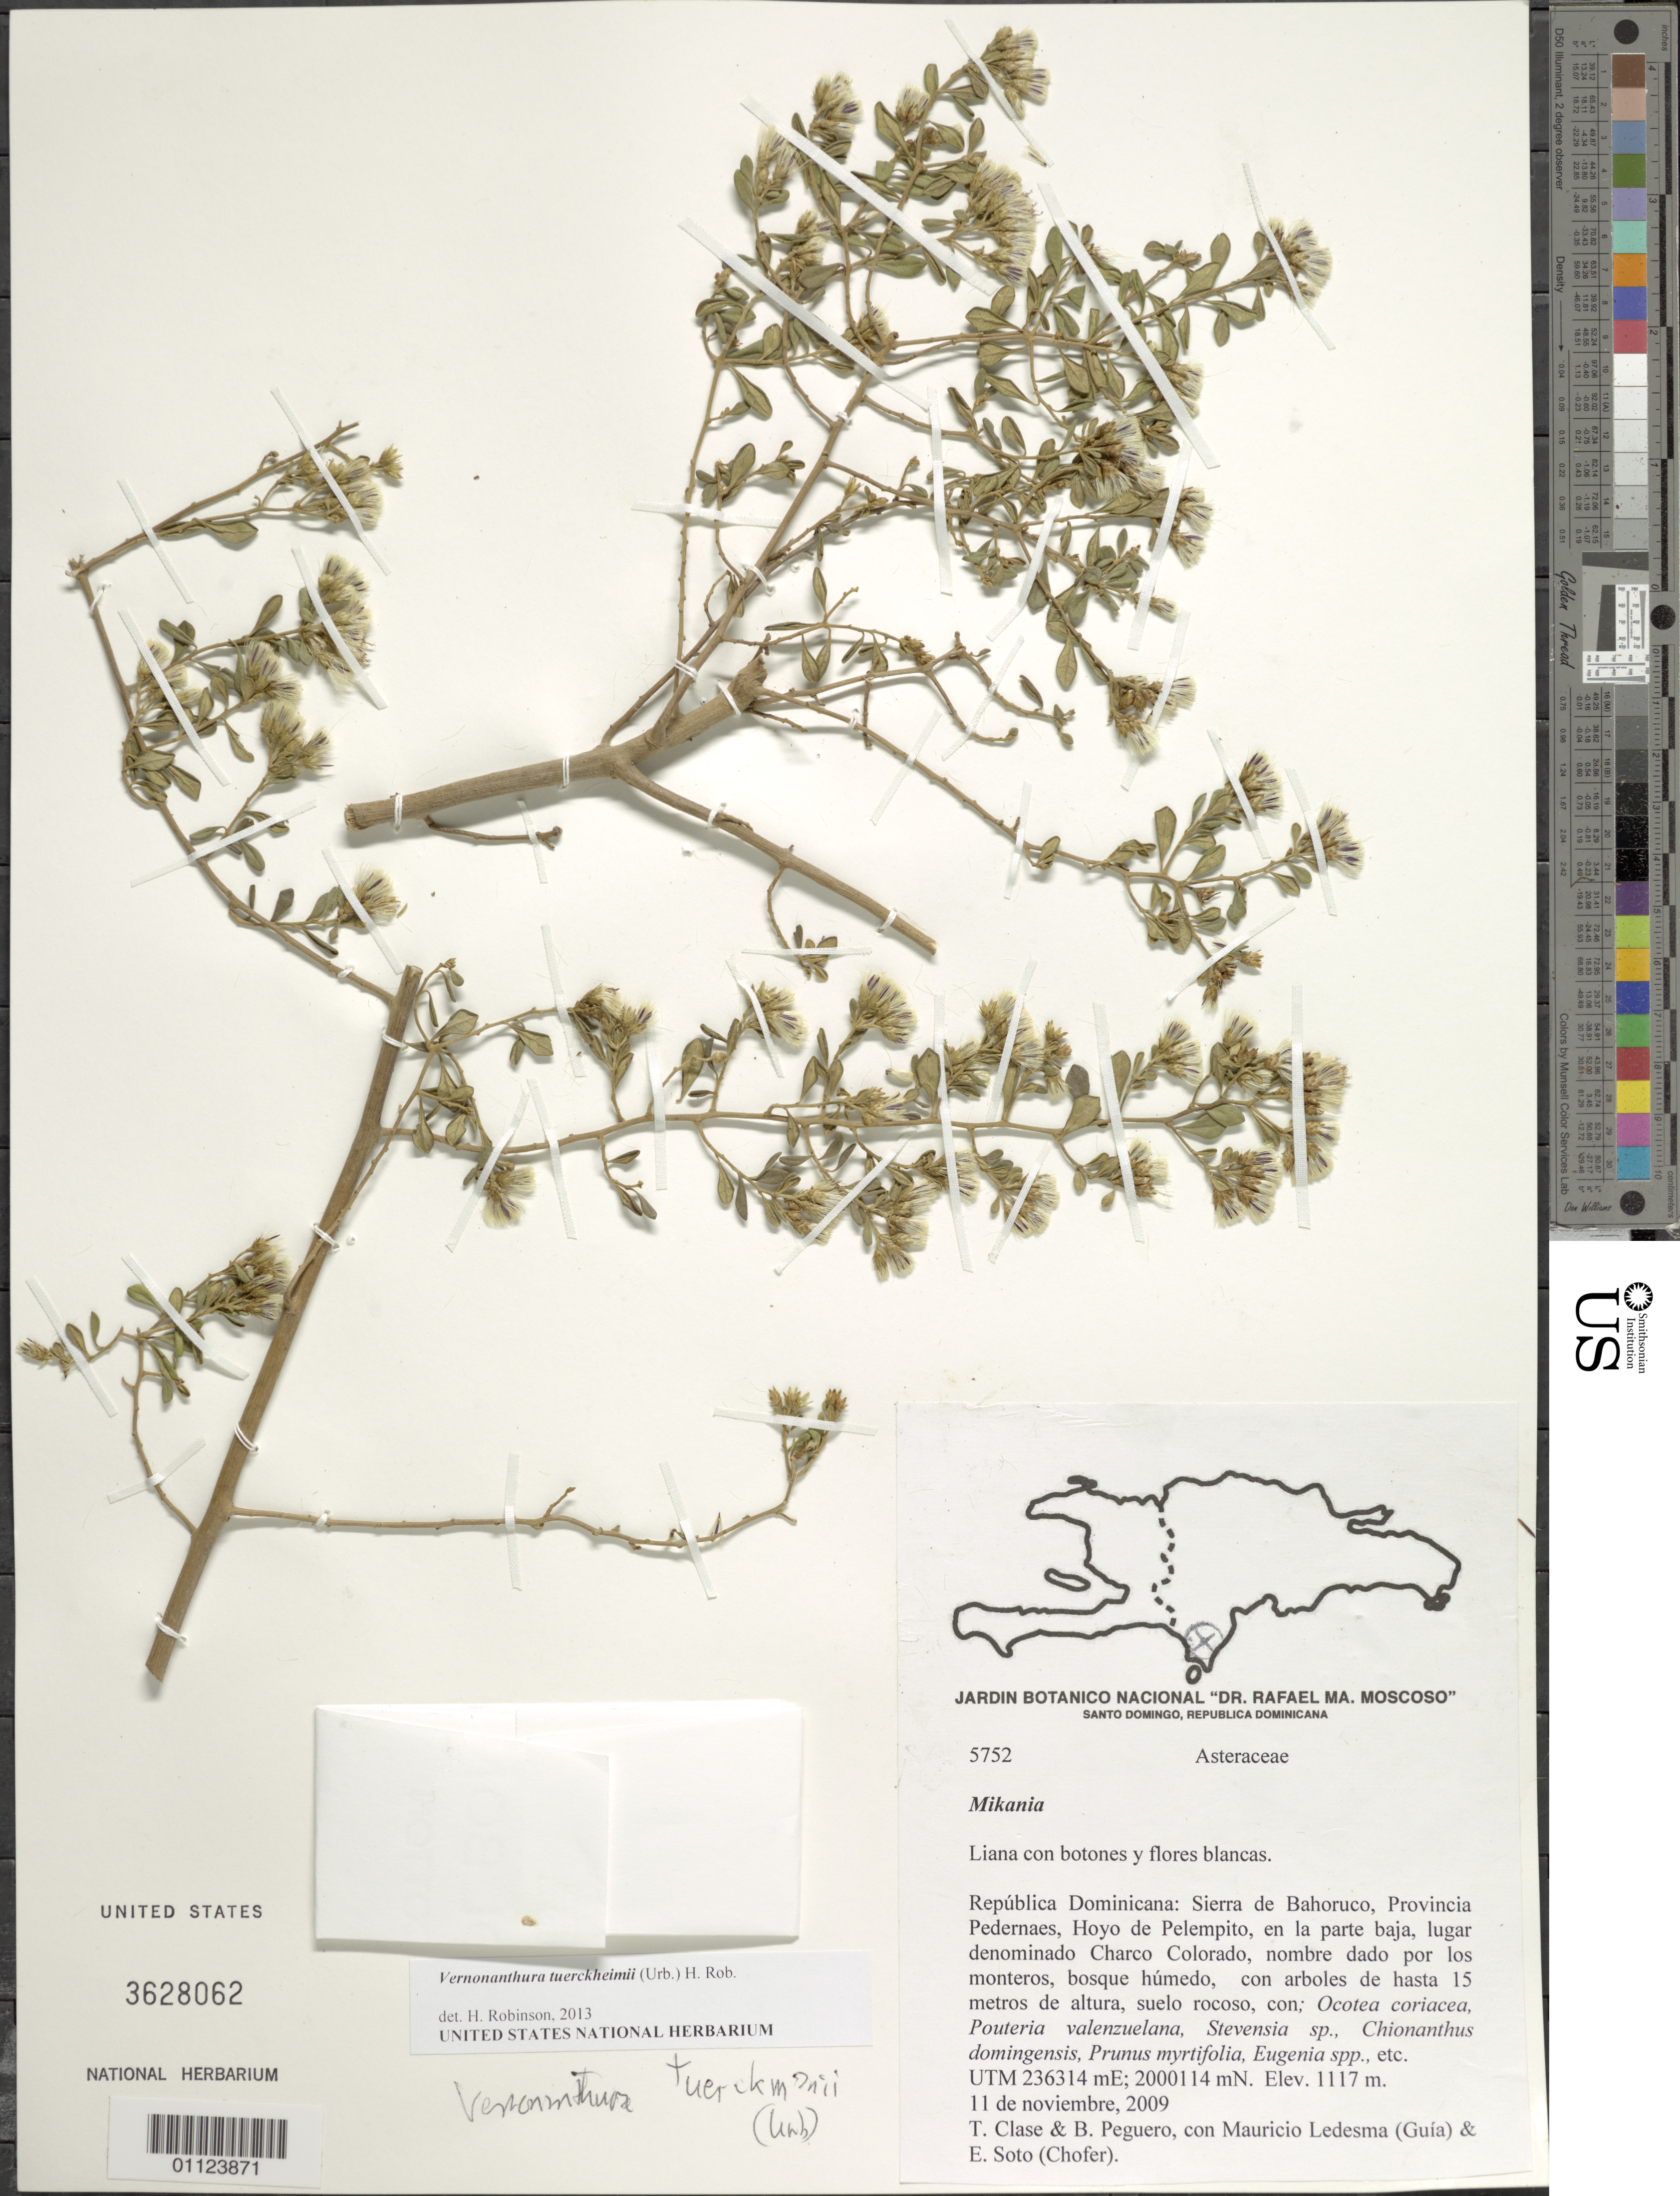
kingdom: Plantae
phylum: Tracheophyta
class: Magnoliopsida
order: Asterales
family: Asteraceae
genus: Vernonanthura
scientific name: Vernonanthura tuerckheimii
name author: (Urb.) H. Rob.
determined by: Robinson, Harold E., (US)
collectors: T. Clase & B. Peguero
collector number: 5752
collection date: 2009-11-11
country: Dominican Republic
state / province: Pedernales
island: Hispaniola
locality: Sierra de Bahoruco, Hoyo de Pelempito, en la parte baja, lugar denominado Charco Colorado, nombre dado por los monteros.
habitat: Bosque húmedo, con arboles de hasta 15 m de altura, suelo rocoso, con: Ocotea coriacea, Pourteria valenzuelana, Stevensia sp., Chionanthus domingensis, Prunus myrtifolia, Eugenia spp., etc.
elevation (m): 1117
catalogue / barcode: US 3628062